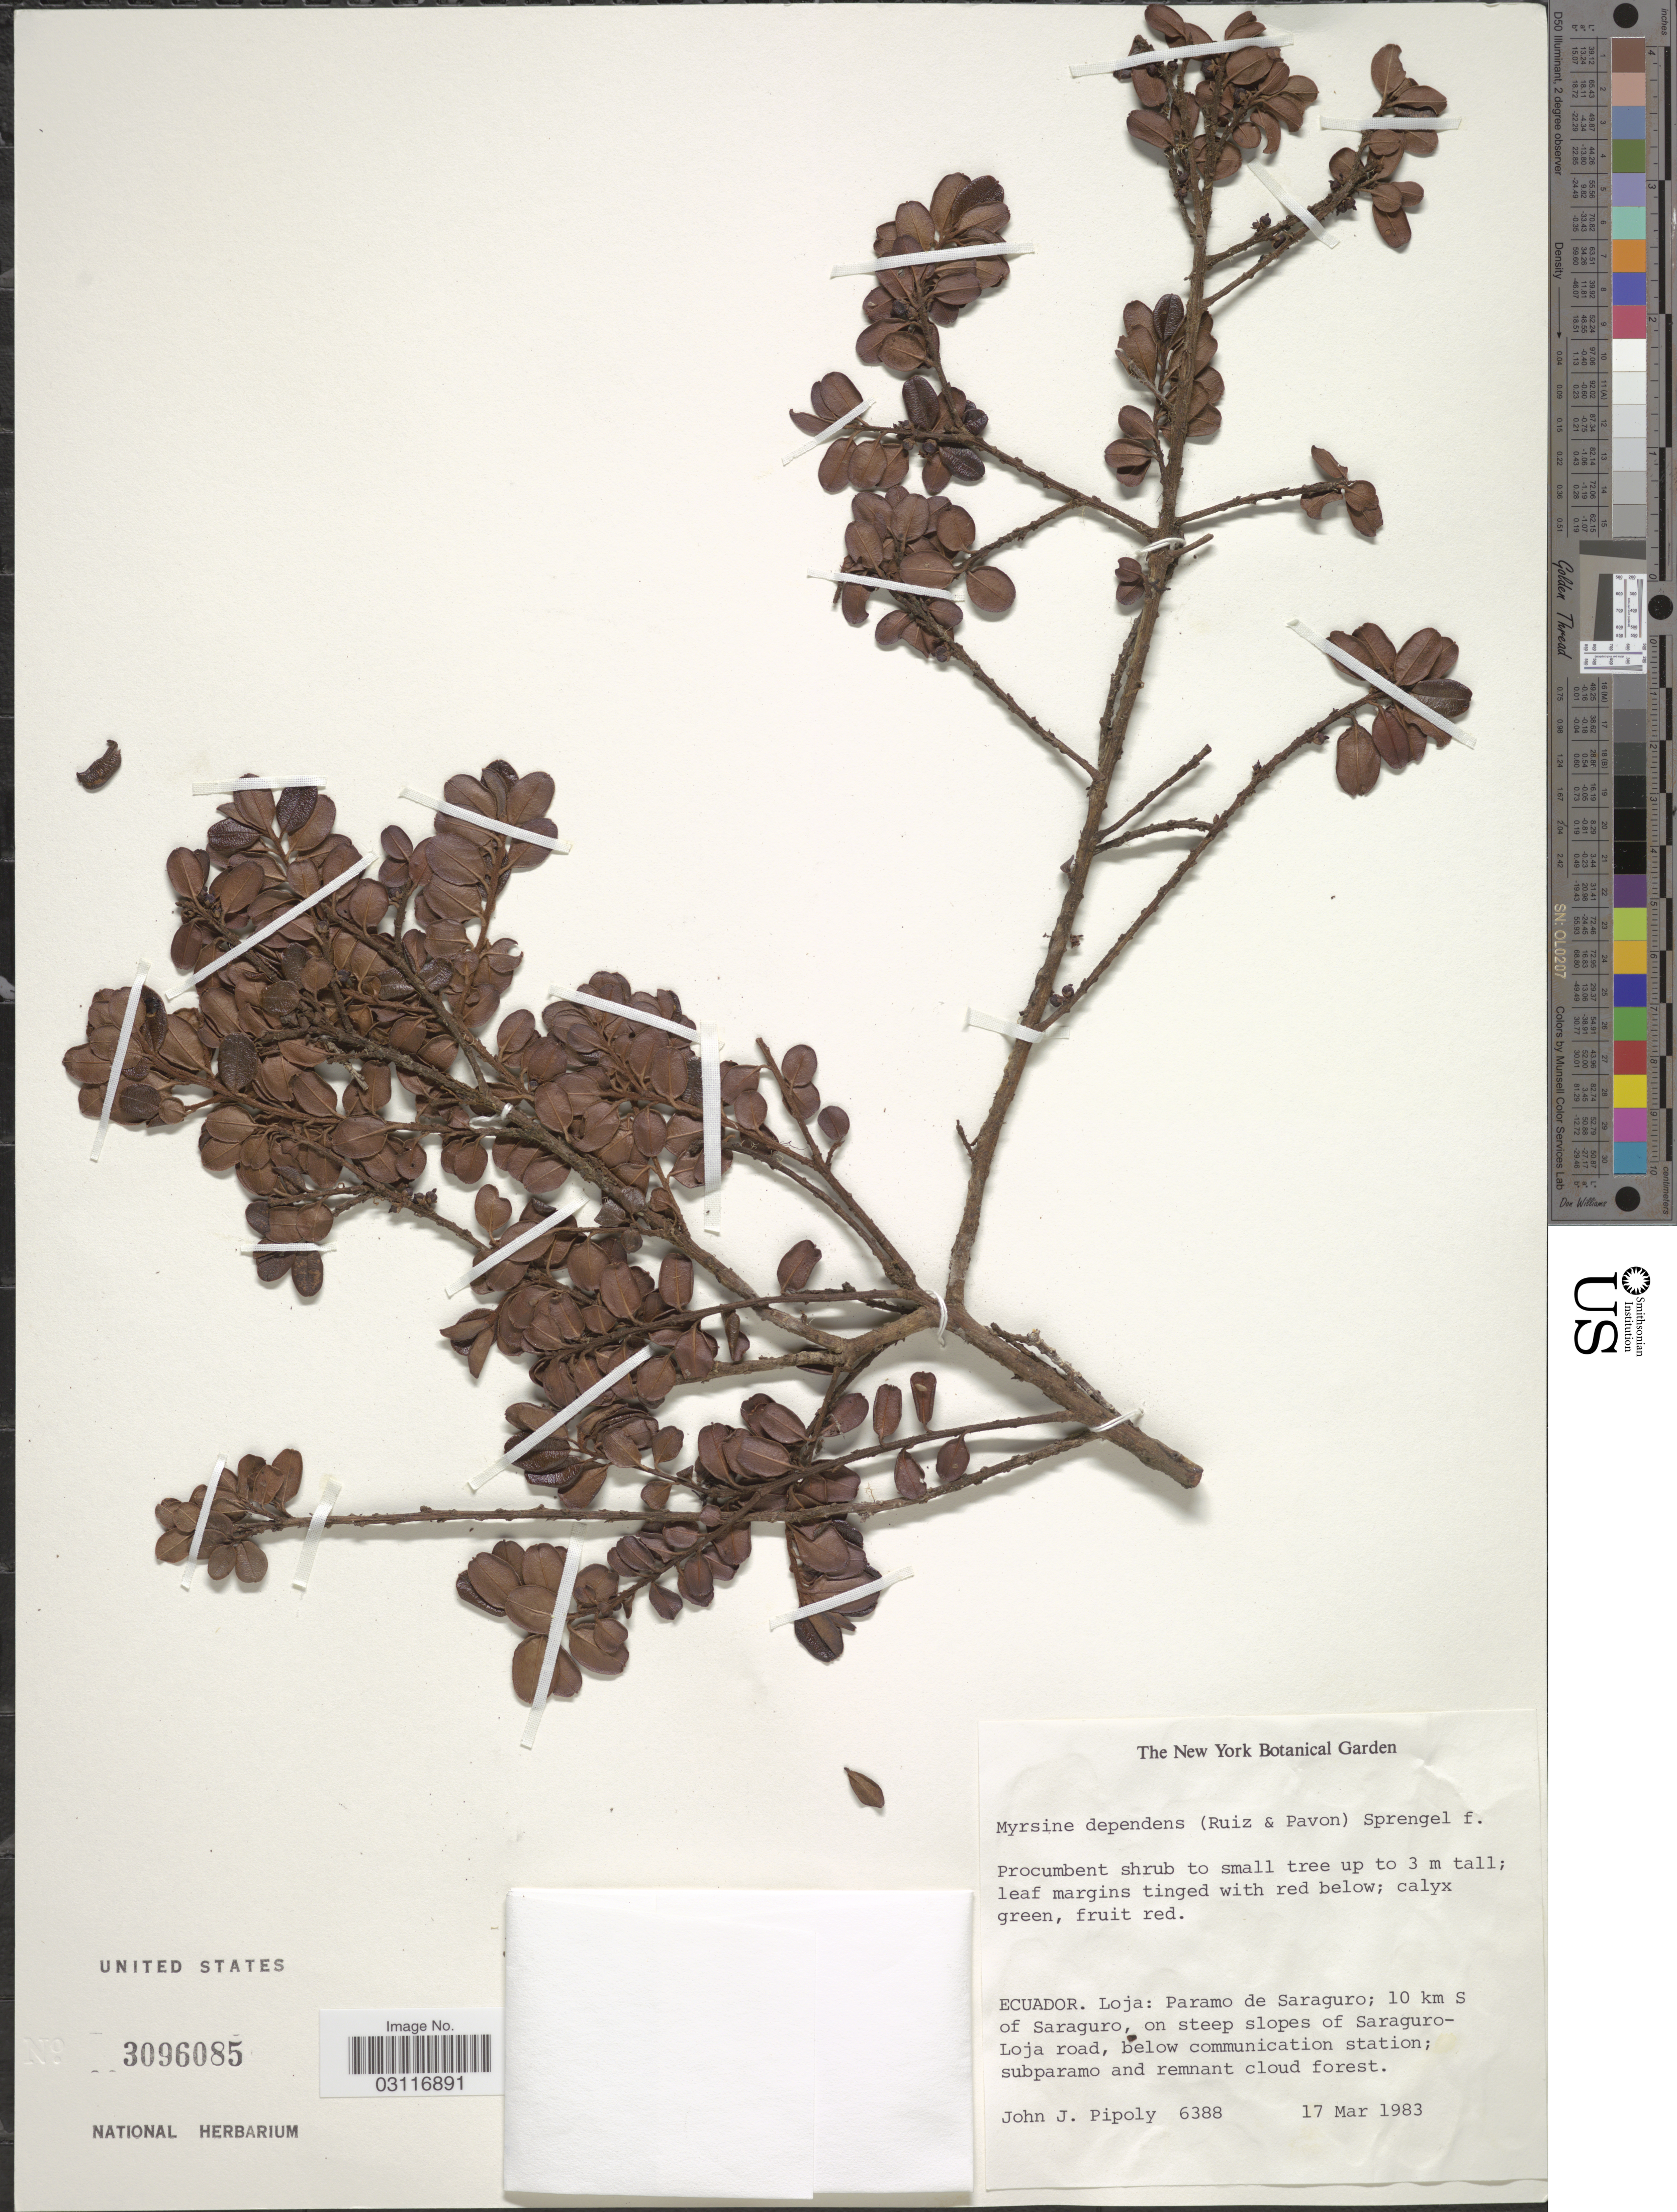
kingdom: Plantae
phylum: Tracheophyta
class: Magnoliopsida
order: Ericales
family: Primulaceae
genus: Myrsine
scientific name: Myrsine dependens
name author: (Ruiz & Pav.) Spreng.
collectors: J. J. Pipoly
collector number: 6388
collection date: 1983-03-17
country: Ecuador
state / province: Loja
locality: Paramo de Saraguro; 10 km S of Saraguro, on steep slopes of Saraguro-Loja road, below communication station.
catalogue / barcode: US 3096085